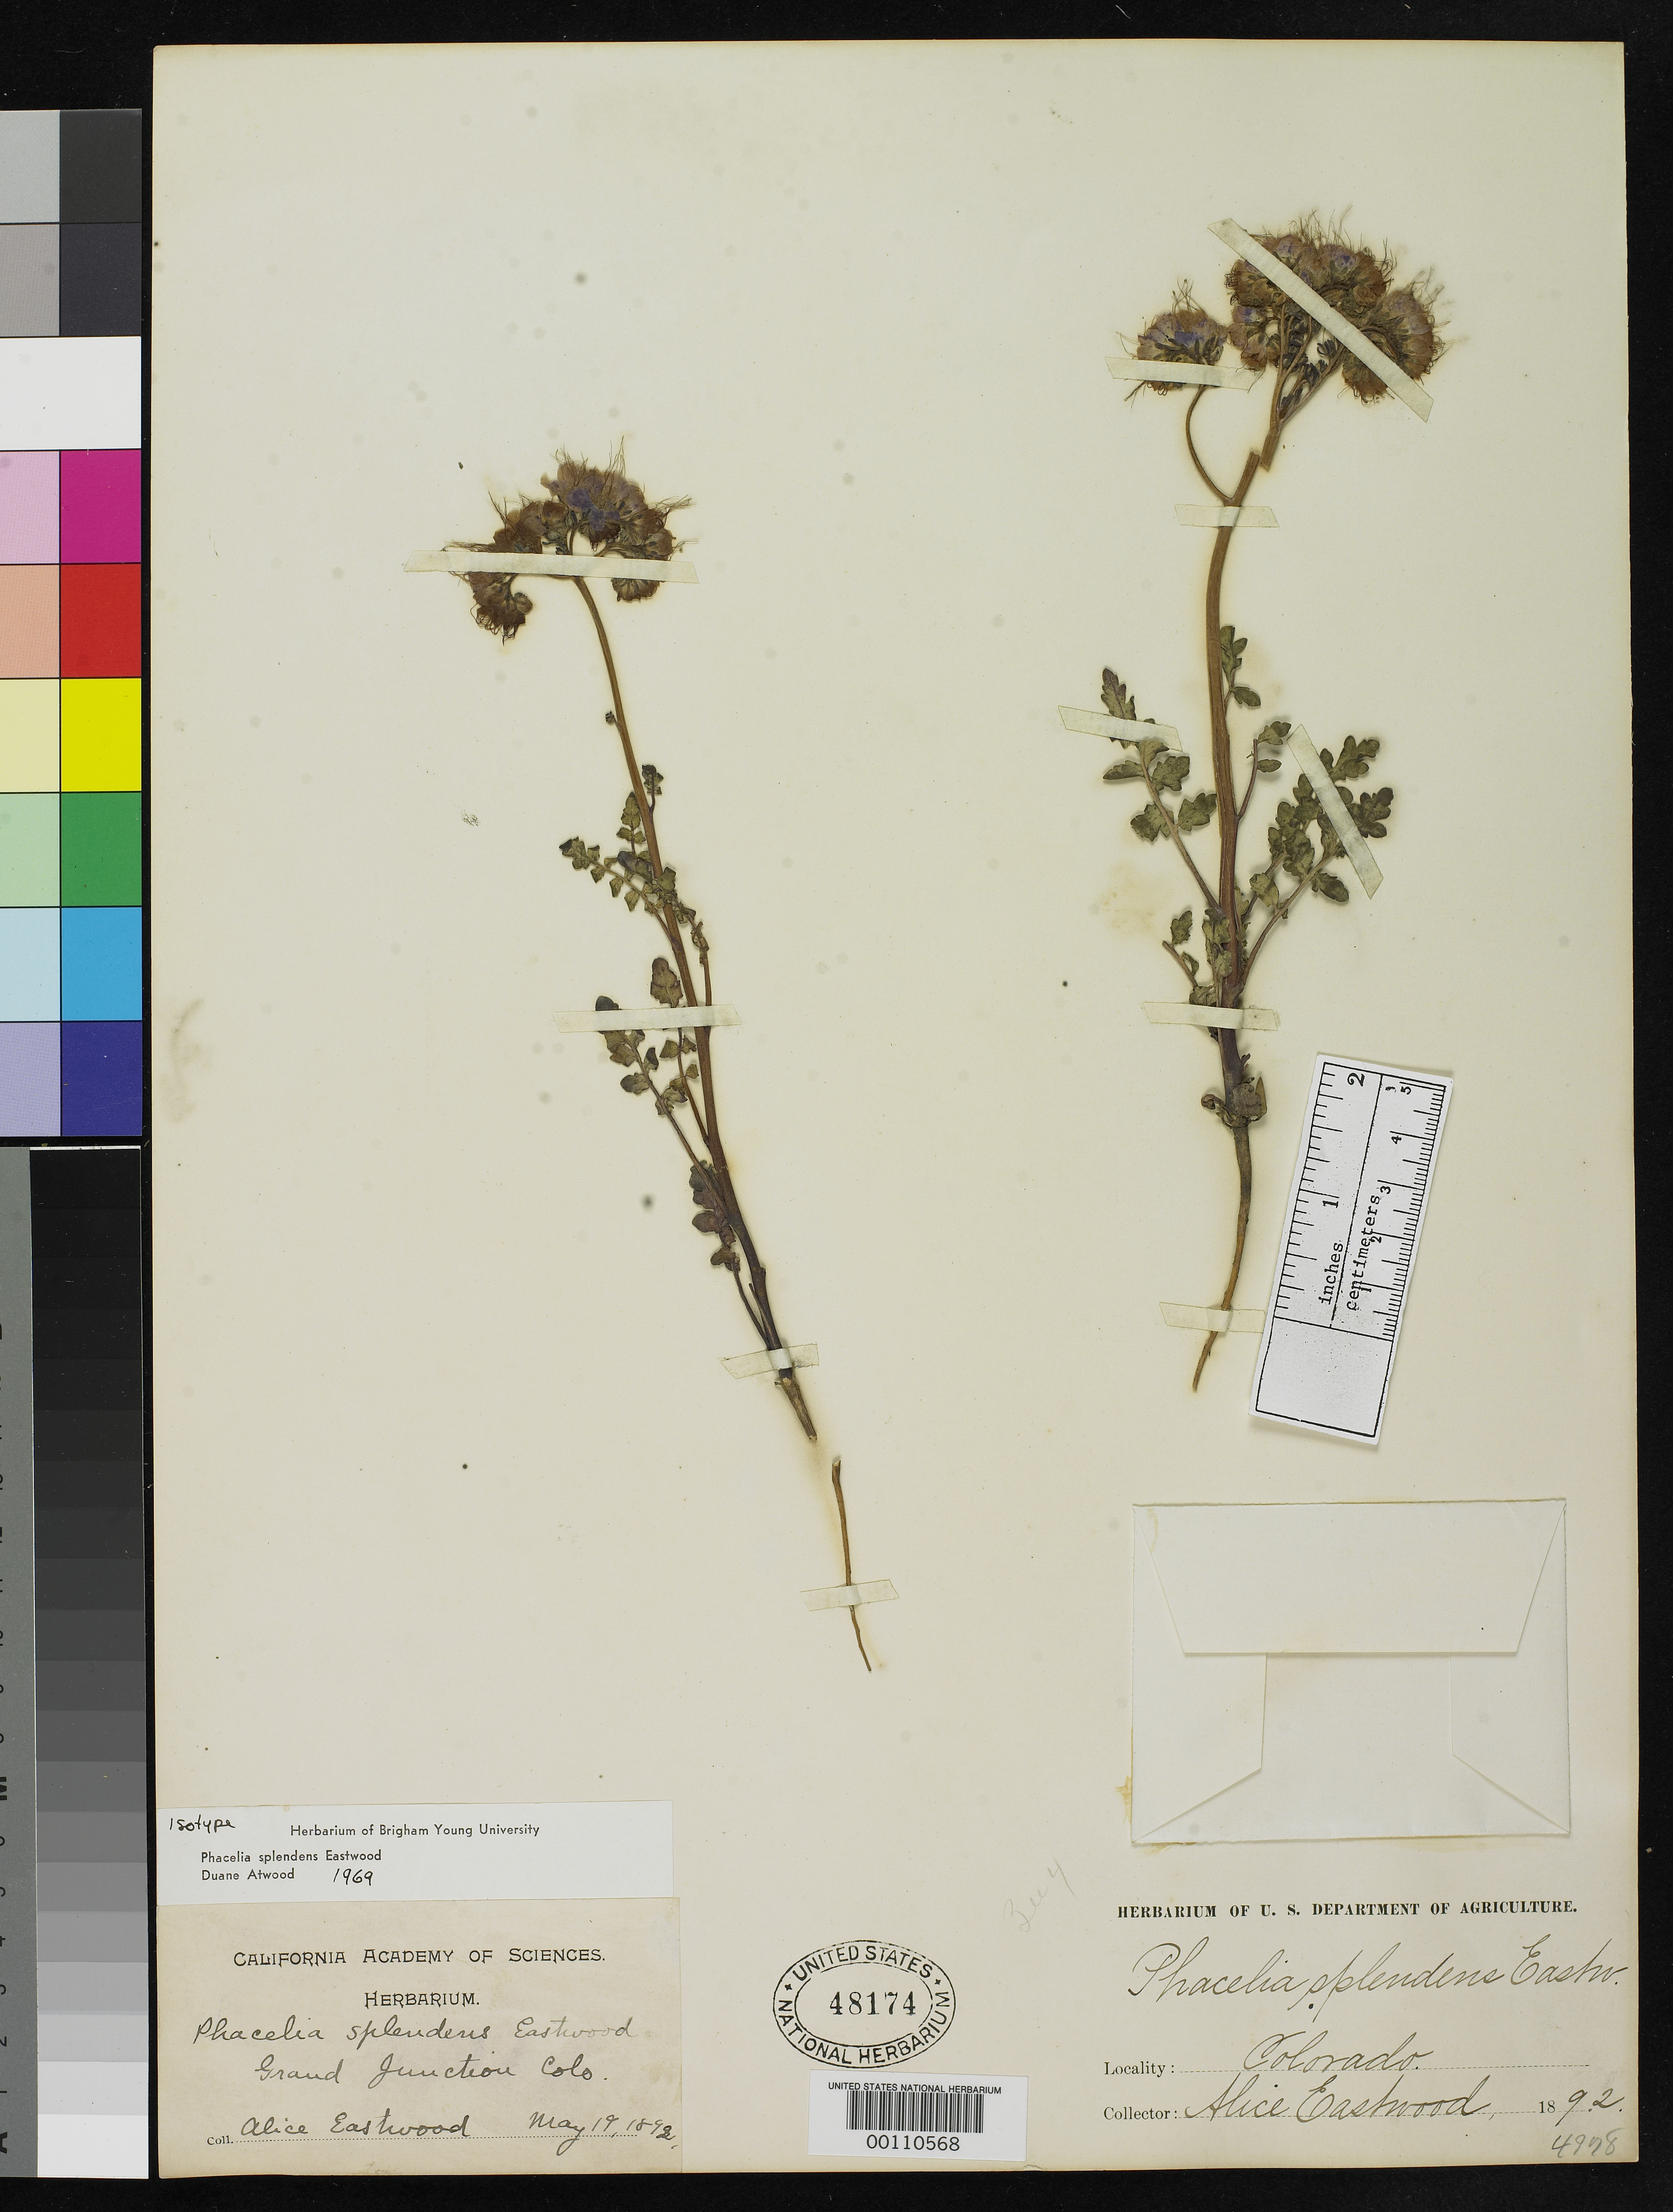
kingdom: Plantae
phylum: Tracheophyta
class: Magnoliopsida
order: Boraginales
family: Hydrophyllaceae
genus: Phacelia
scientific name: Phacelia splendens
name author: Eastw.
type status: Isotype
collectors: A. Eastwood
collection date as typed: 19 May 1892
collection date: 1892-05-19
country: United States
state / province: Colorado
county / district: Mesa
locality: Grand Junction.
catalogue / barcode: US 48174